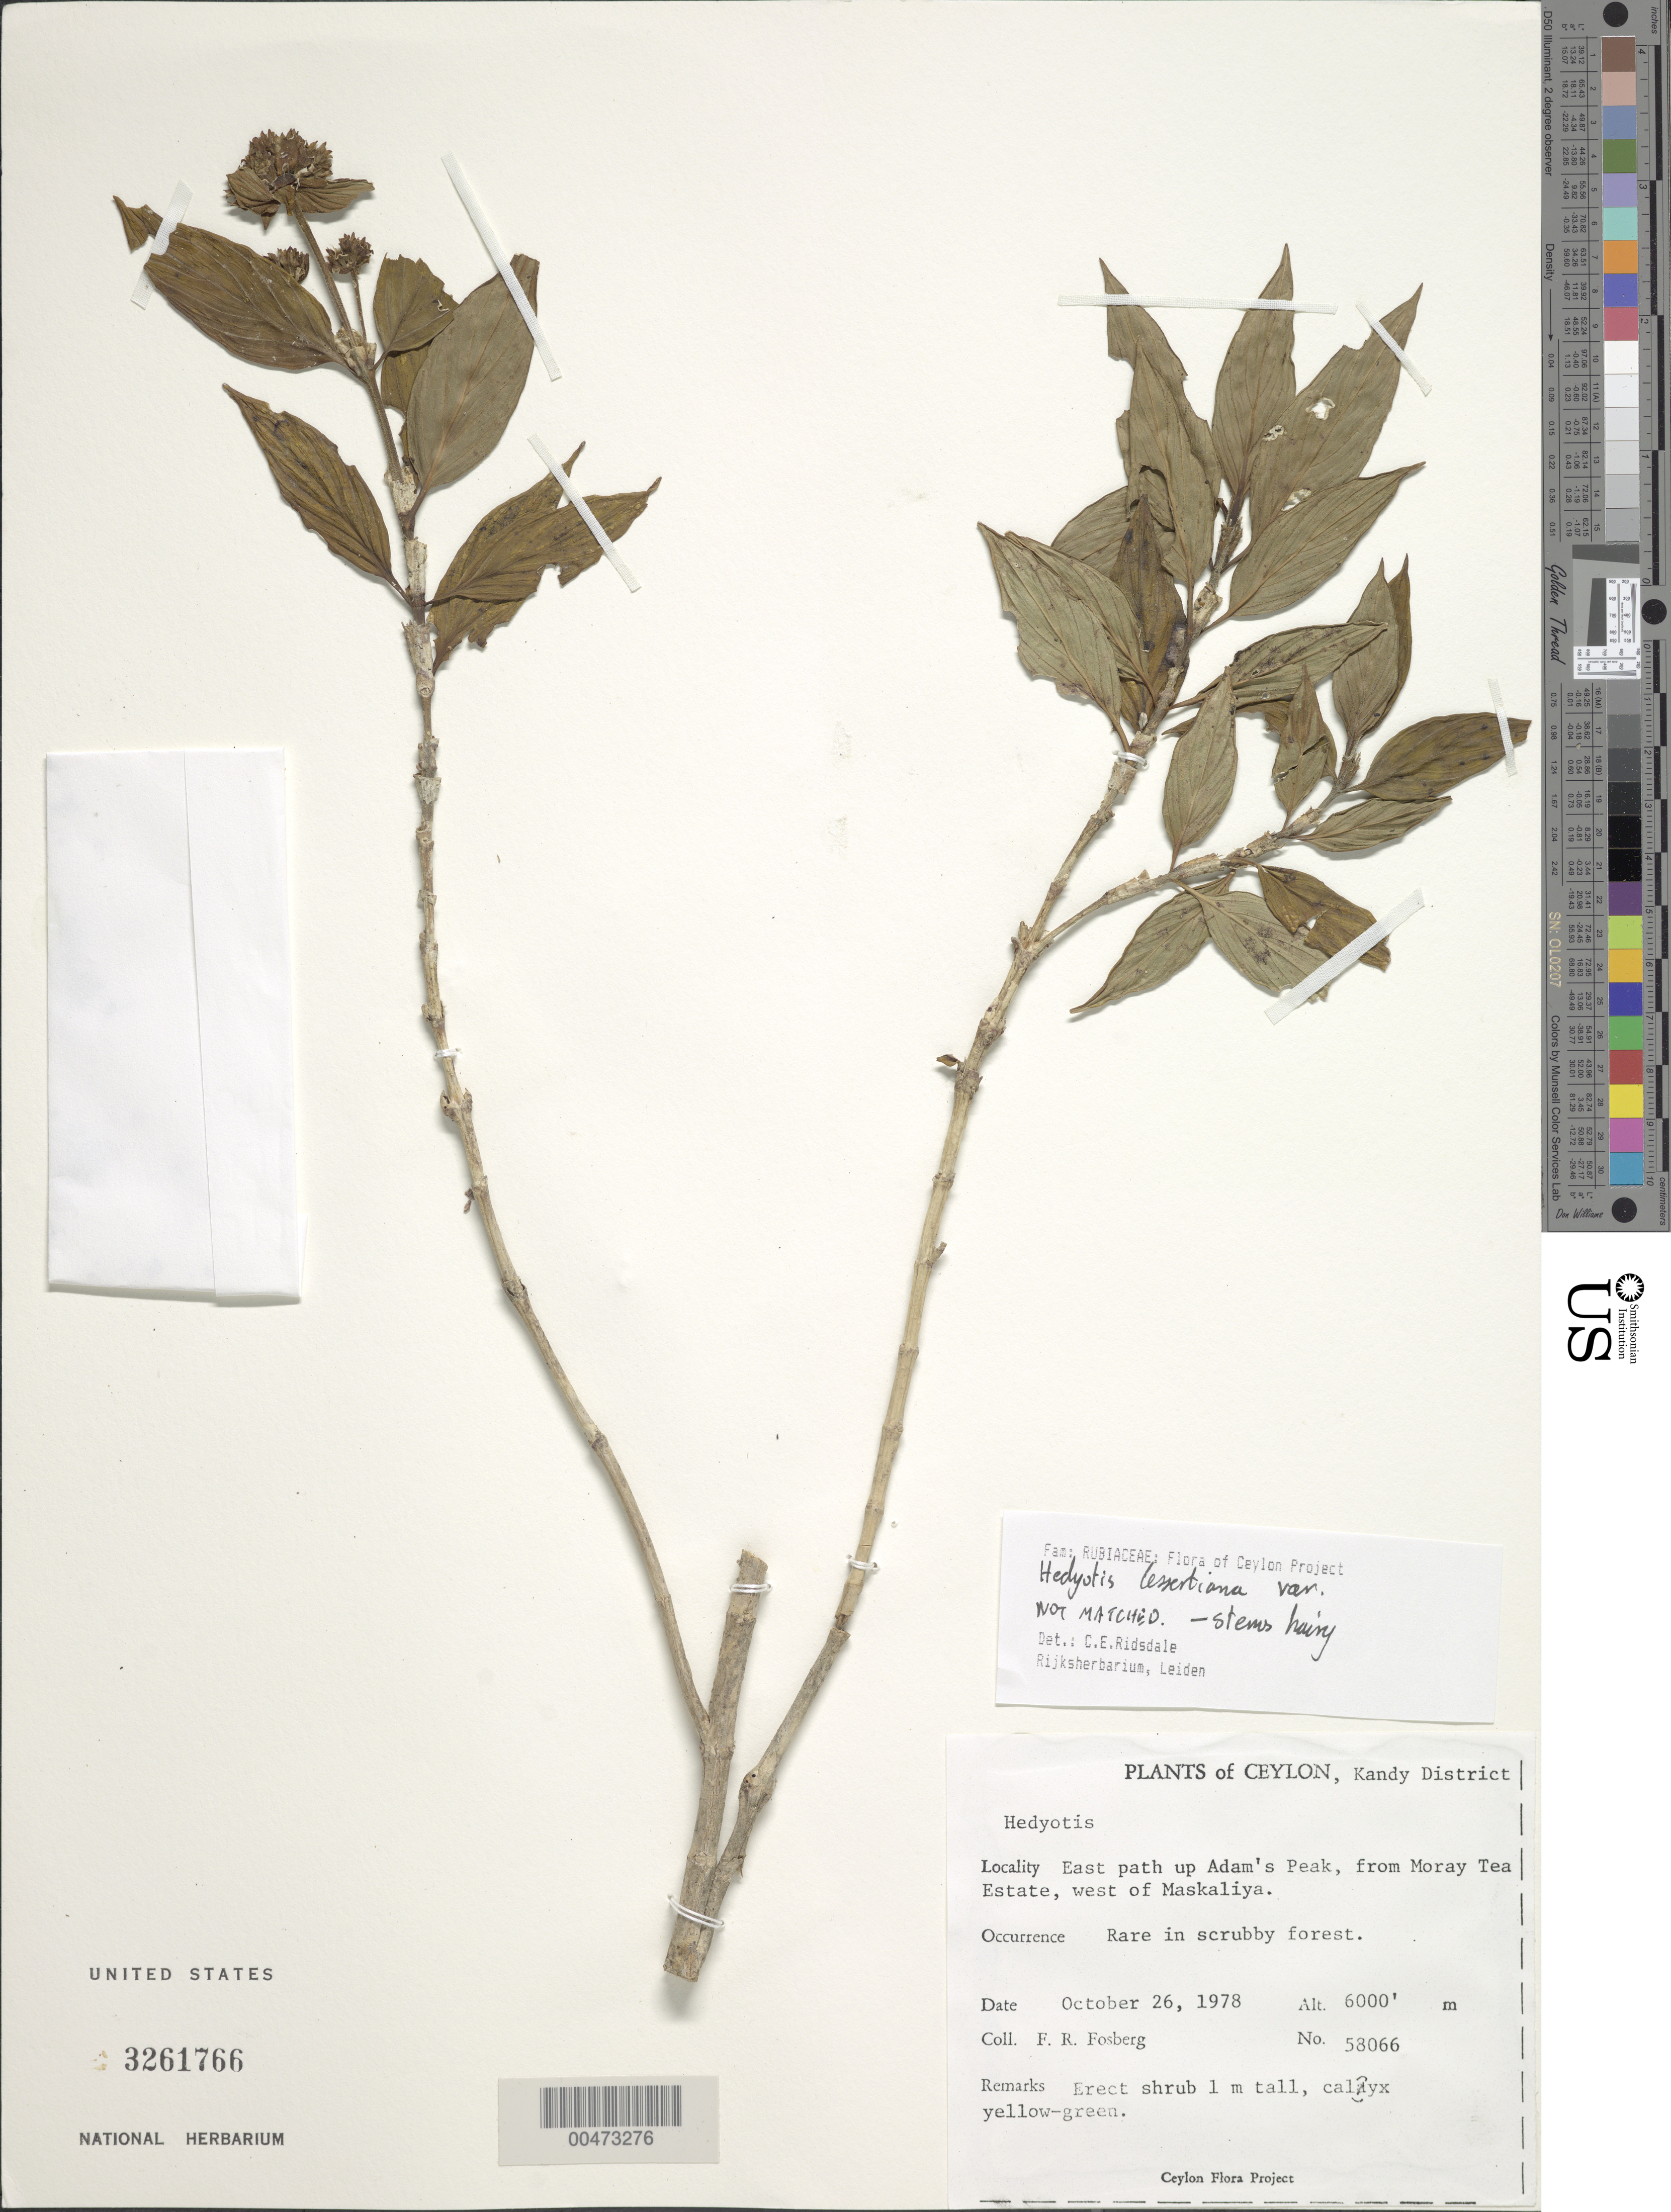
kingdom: Plantae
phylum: Tracheophyta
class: Magnoliopsida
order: Gentianales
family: Rubiaceae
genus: Hedyotis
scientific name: Hedyotis lessertiana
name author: Arn.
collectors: F. R. Fosberg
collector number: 58066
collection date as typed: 26 Oct 1978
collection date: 1978-10-26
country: Sri Lanka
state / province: Central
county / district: Kandy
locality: E path up Adam's Peak, from Moray Tea Estate, W of Maskaliya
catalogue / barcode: US 3261766